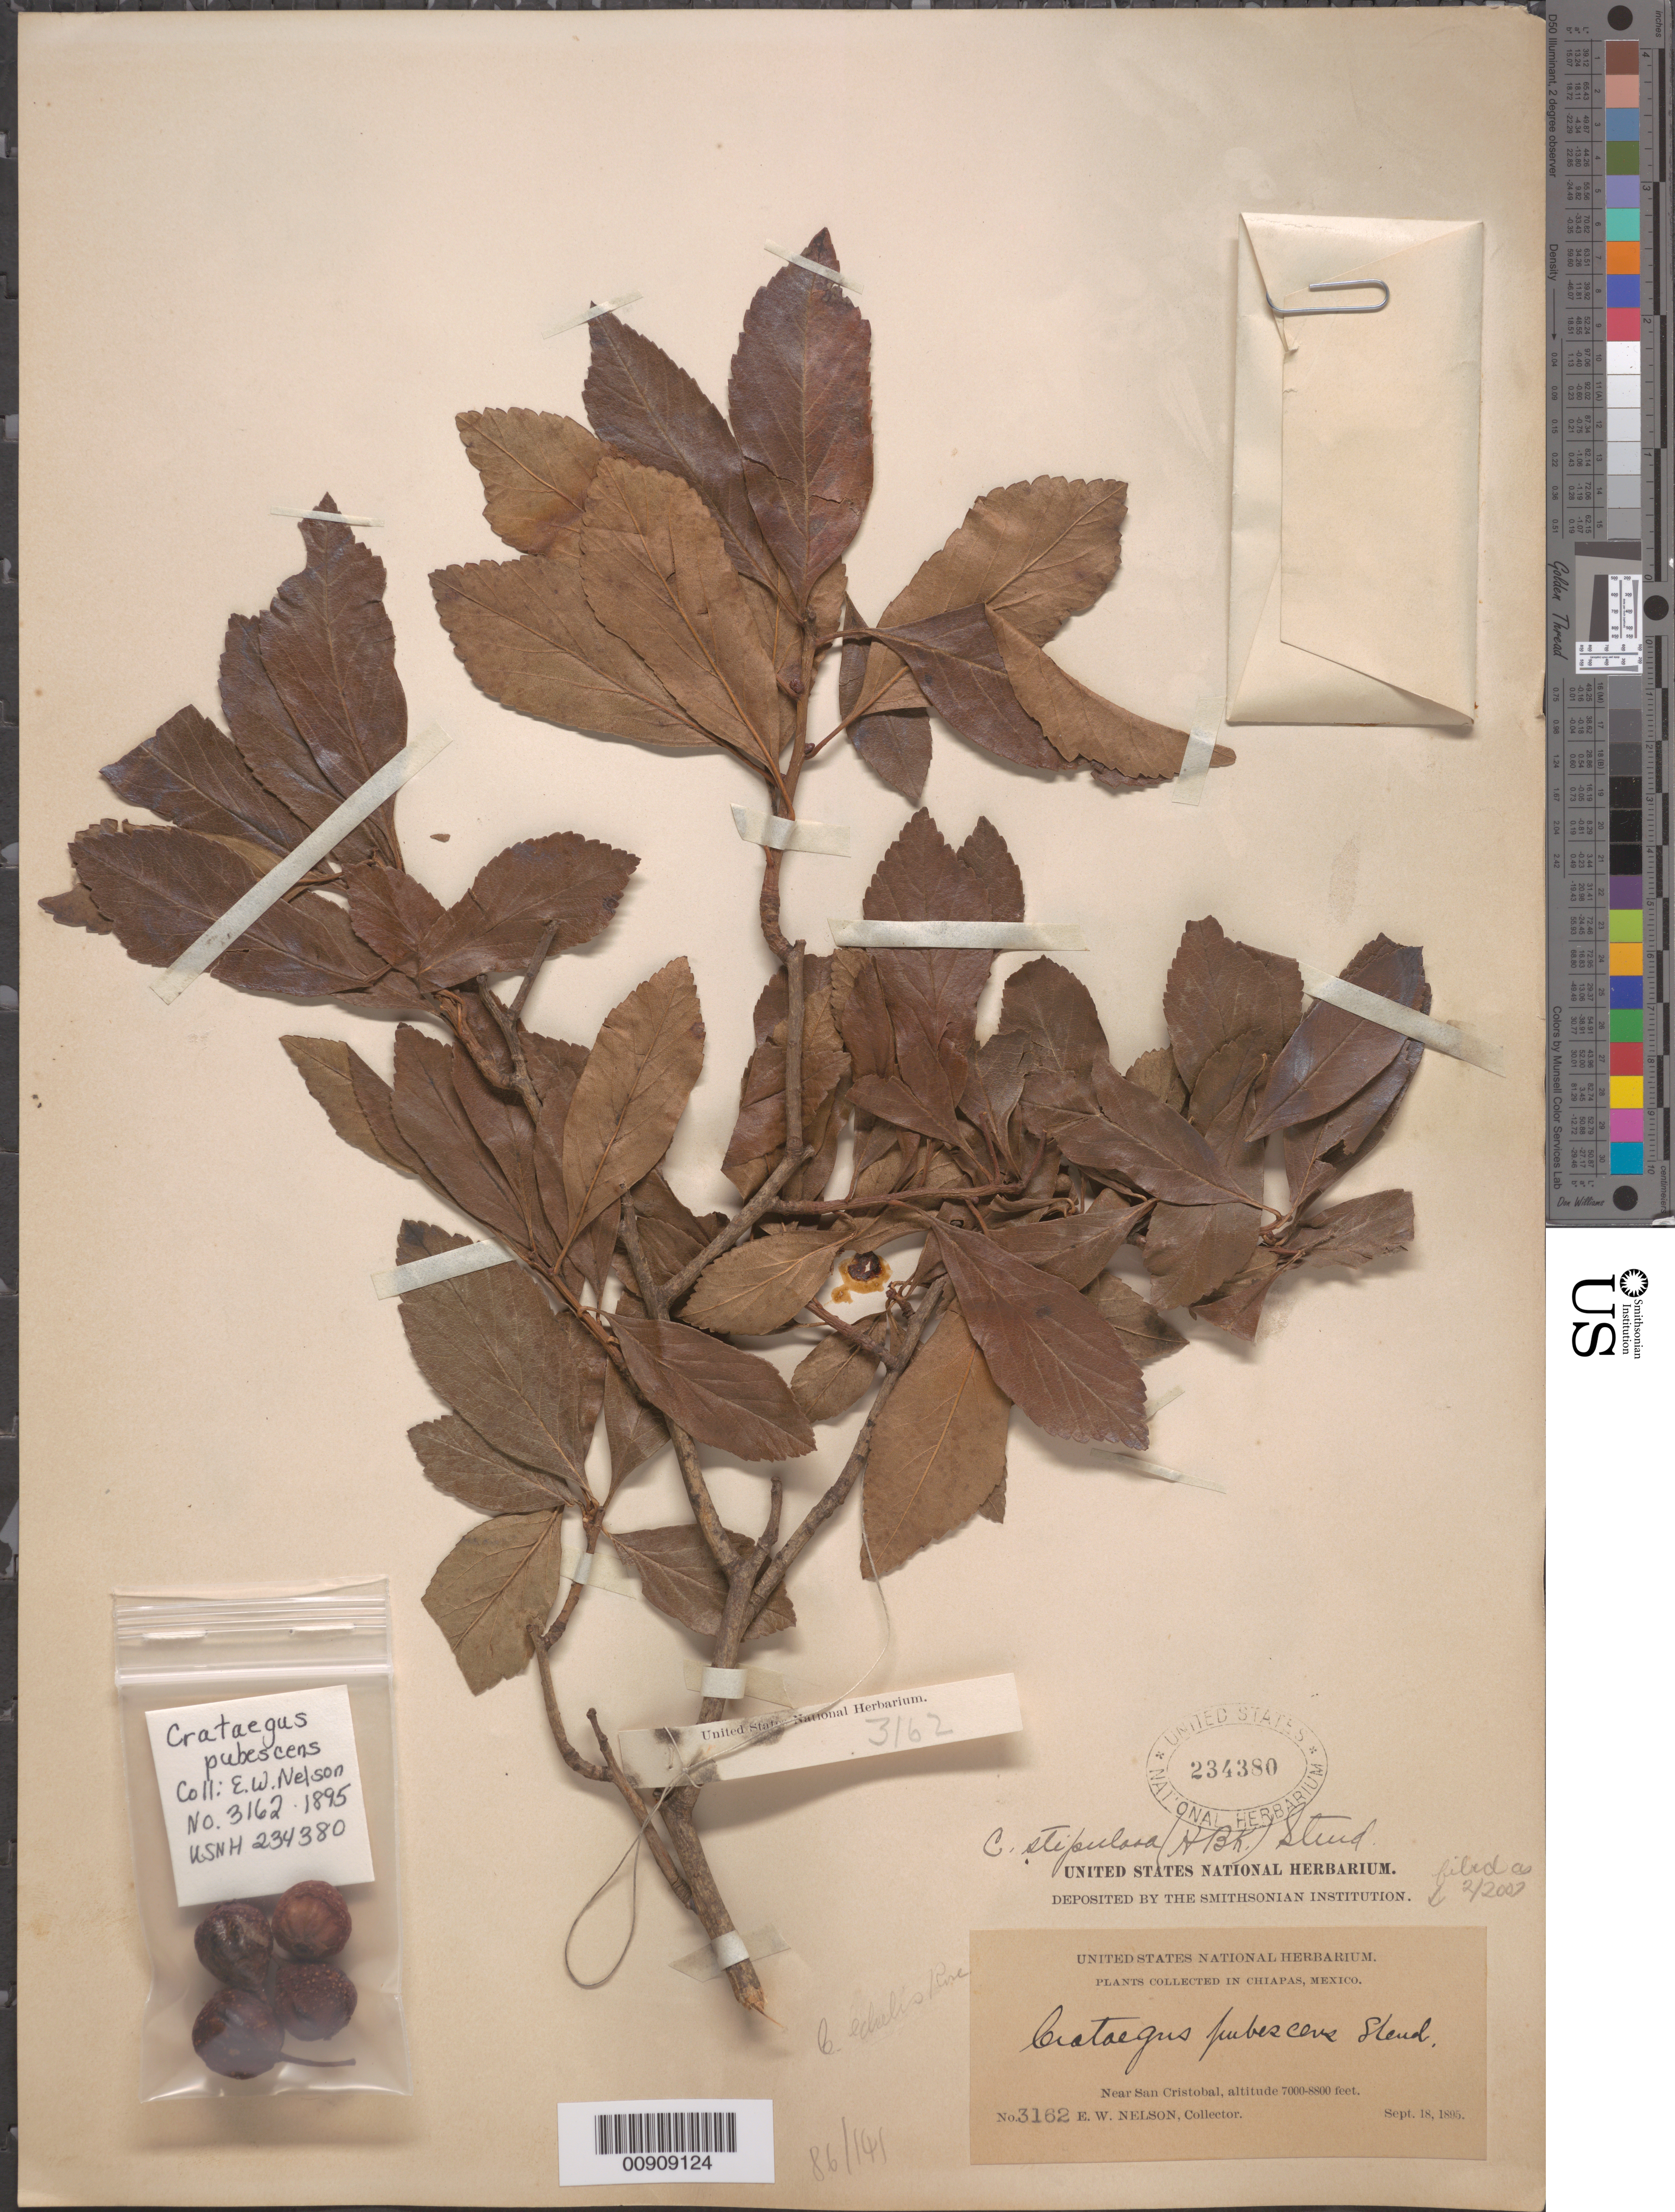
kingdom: Plantae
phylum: Tracheophyta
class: Magnoliopsida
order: Rosales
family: Rosaceae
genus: Crataegus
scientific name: Crataegus pubescens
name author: (C. Presl) C. Presl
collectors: E. W. Nelson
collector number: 3162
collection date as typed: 18 Sep 1895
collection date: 1895-09-18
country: Mexico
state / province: Chiapas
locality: Near San Cristóbal, Chiapas.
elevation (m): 2134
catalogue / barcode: US 234380